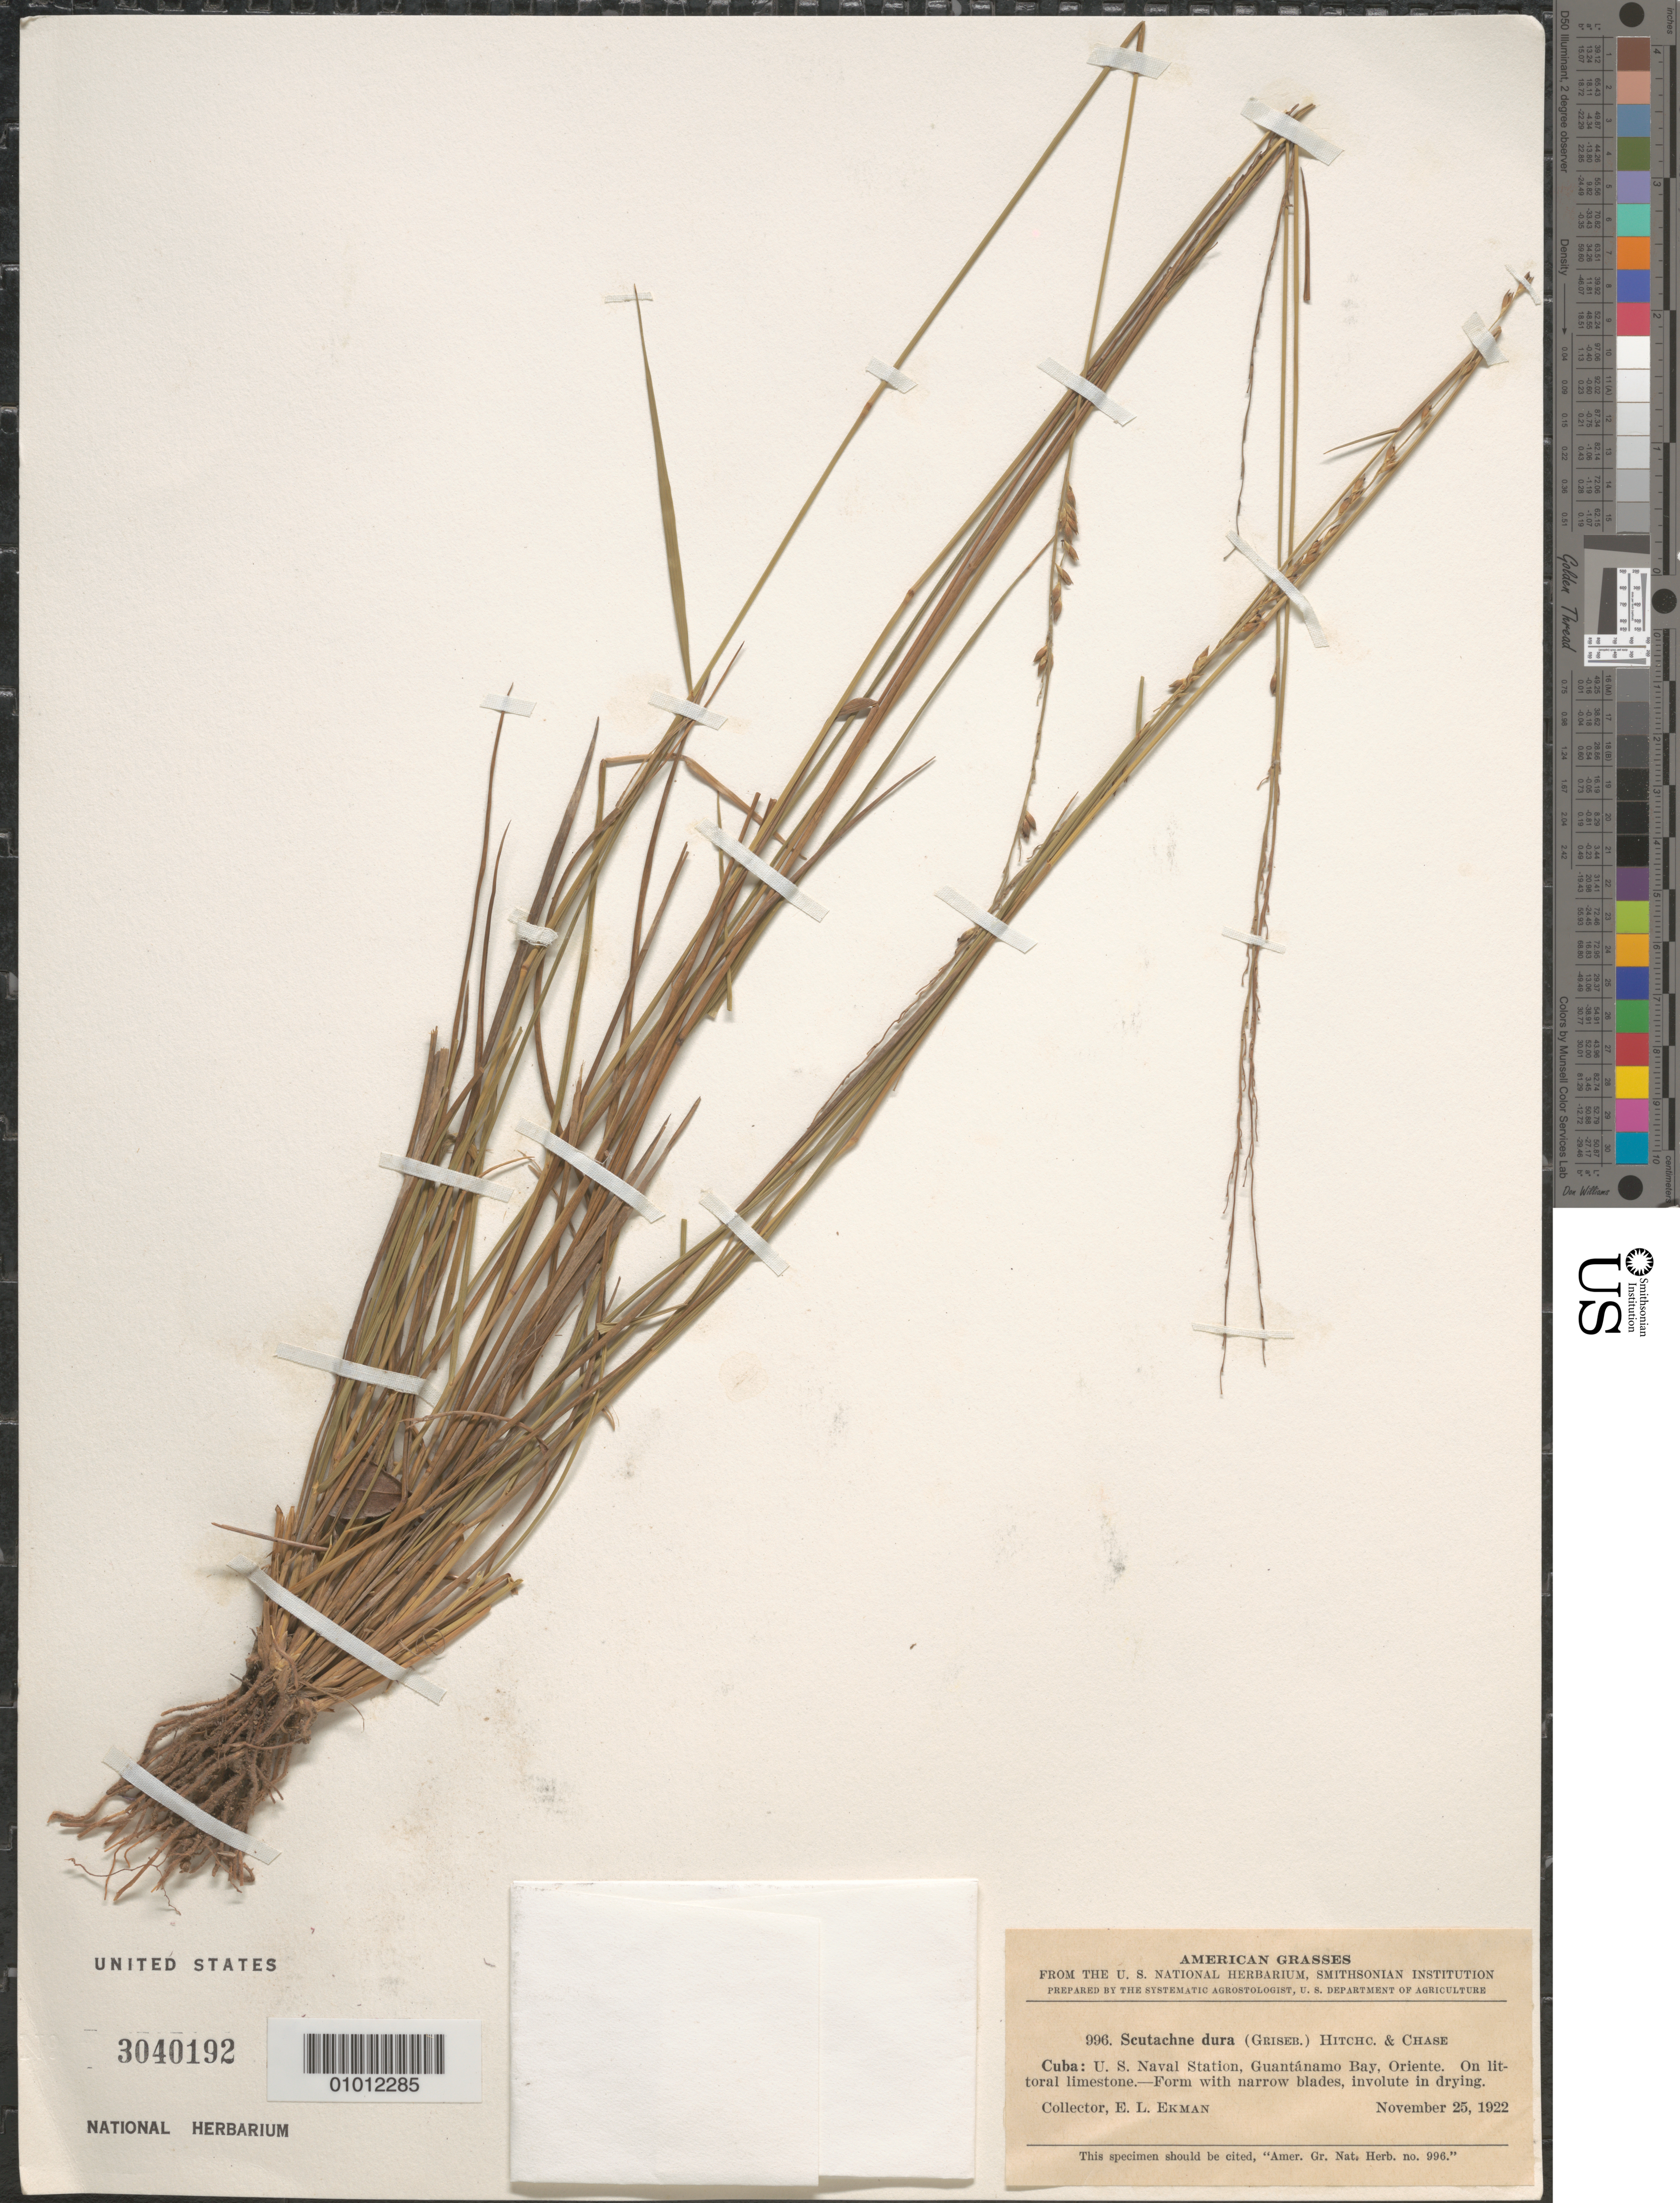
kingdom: Plantae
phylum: Tracheophyta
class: Liliopsida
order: Poales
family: Poaceae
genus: Scutachne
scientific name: Scutachne dura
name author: (Griseb.) Hitchc. & Chase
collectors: E. L. Ekman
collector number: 996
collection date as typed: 25 Nov 1922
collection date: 1922-11-25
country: Cuba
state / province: Guantanamo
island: Cuba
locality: U S Naval Station, Guantánamo Bay On litoral limestone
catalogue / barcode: US 3040192